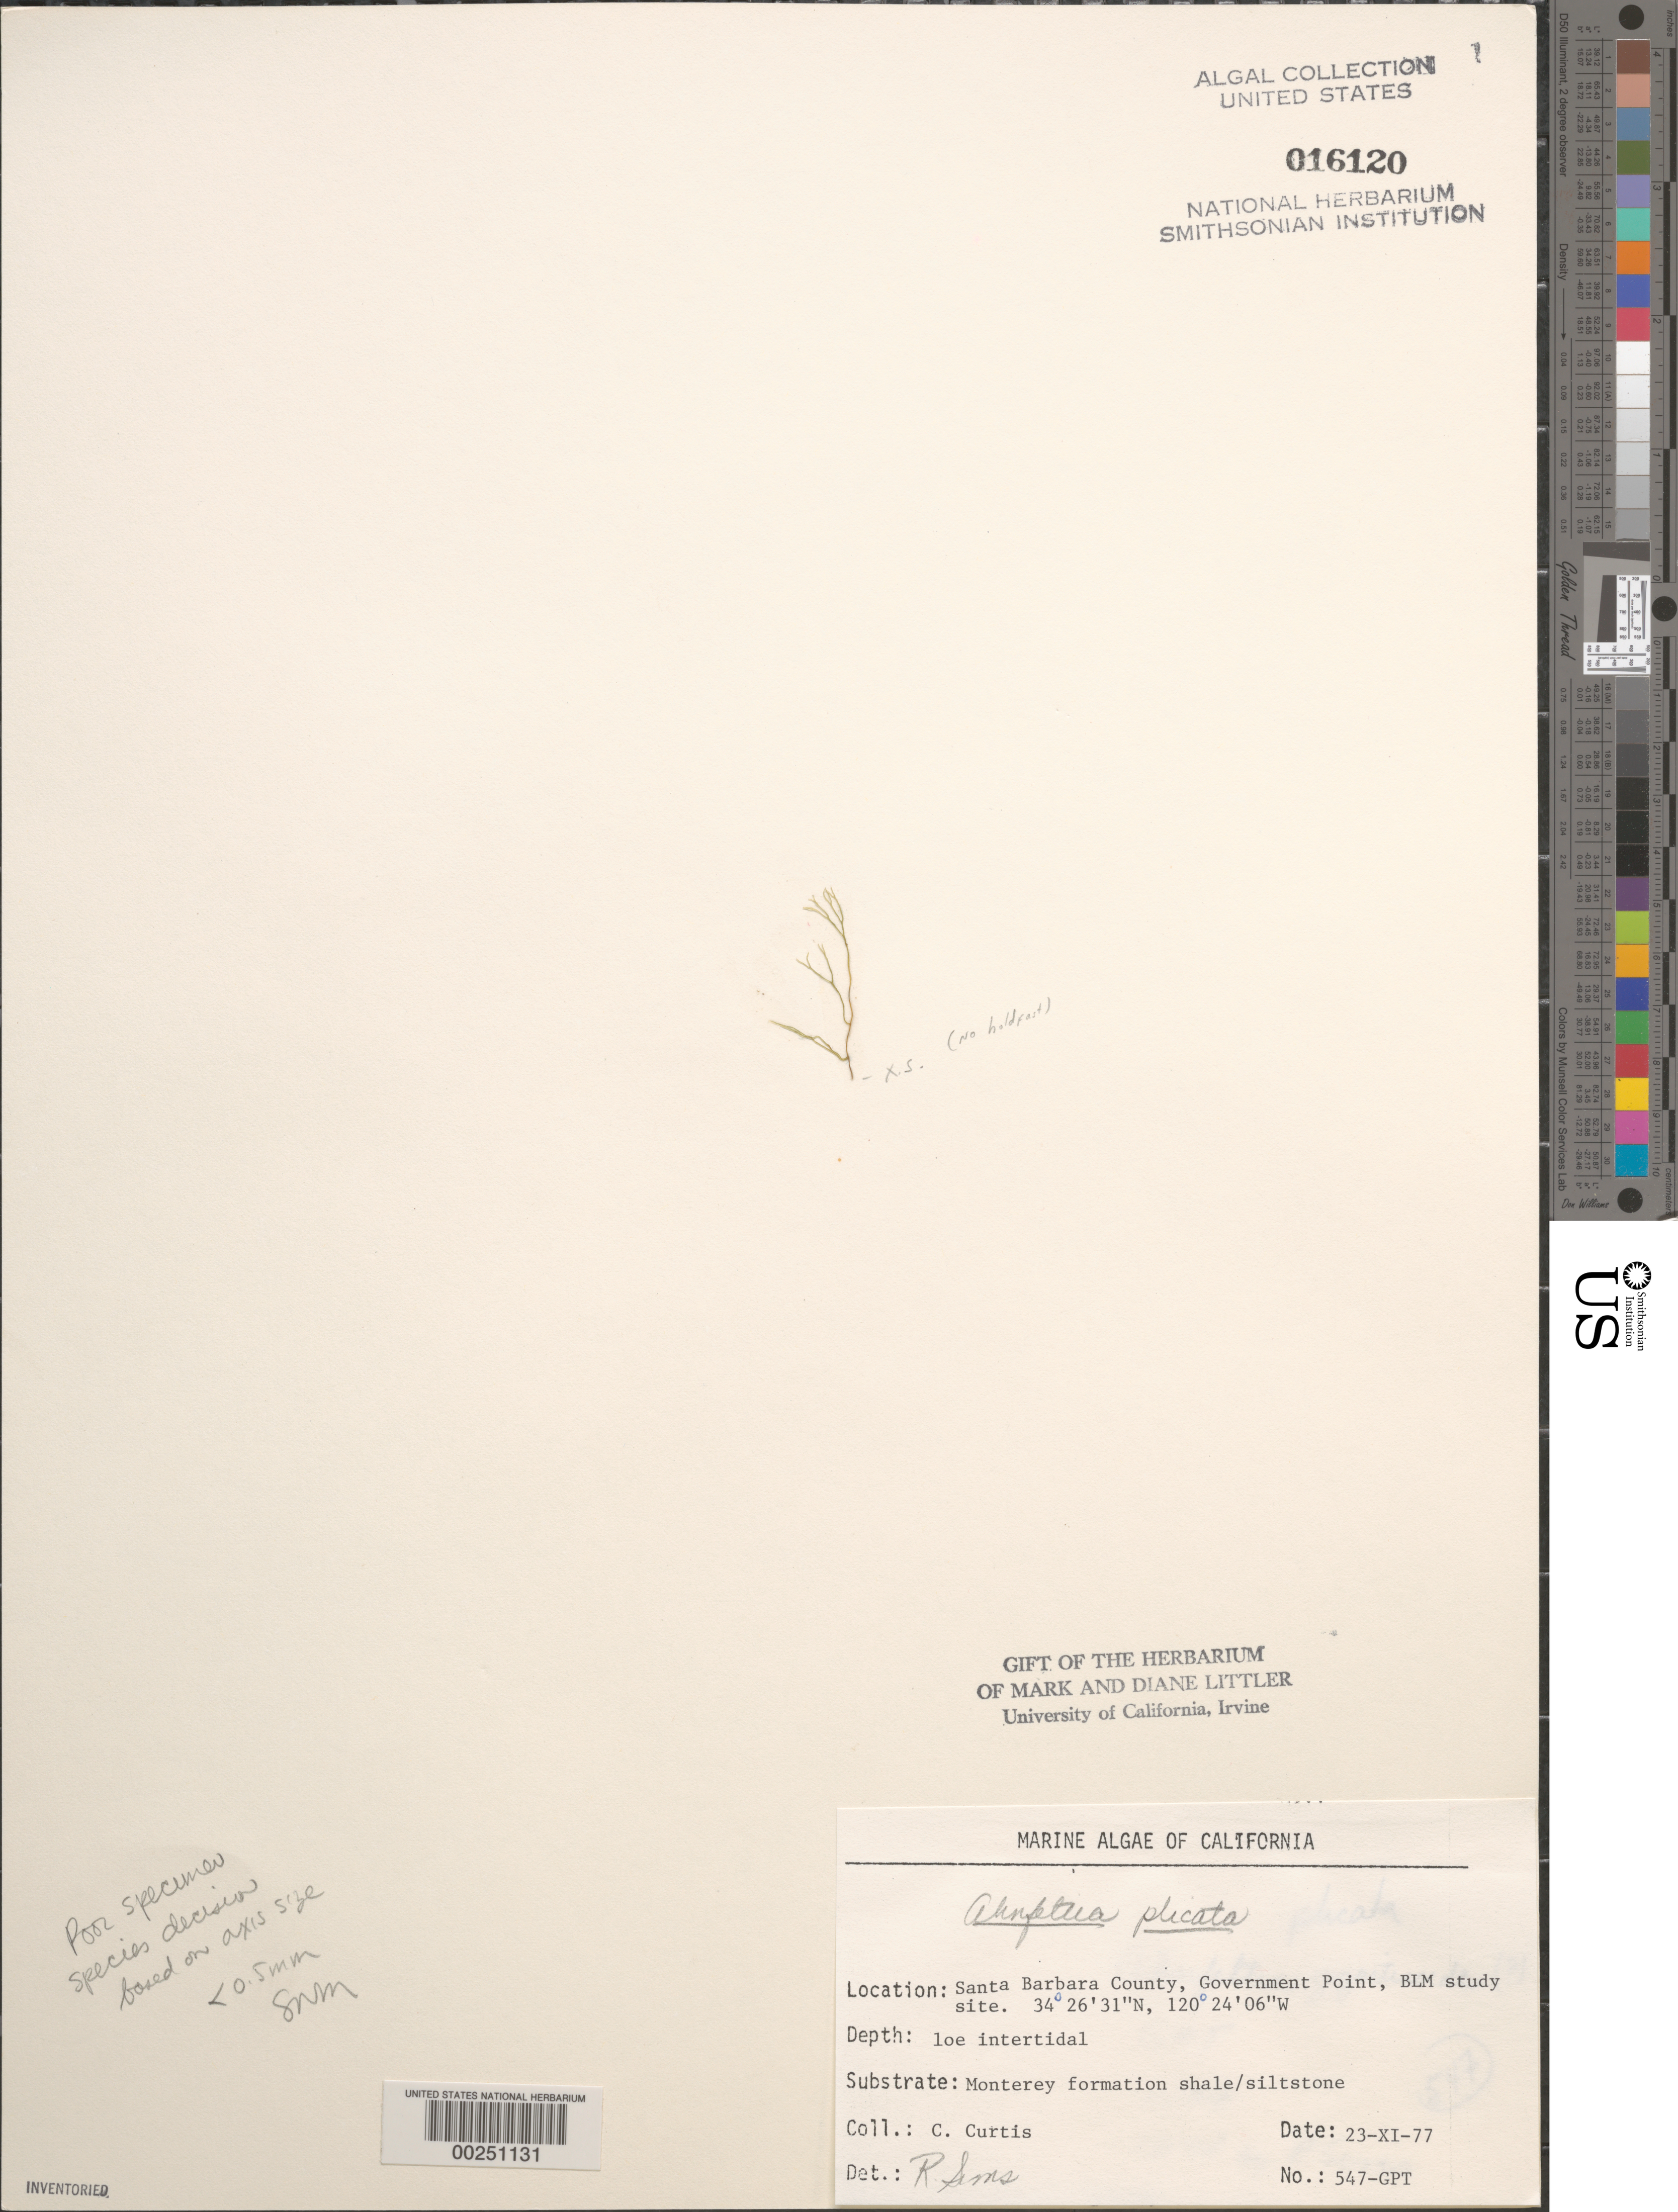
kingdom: Plantae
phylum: Rhodophyta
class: Florideophyceae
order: Ahnfeltiales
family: Ahnfeltiaceae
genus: Ahnfeltia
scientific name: Ahnfeltia plicata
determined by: Sims, Robert H.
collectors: C. Curtis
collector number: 547-gpt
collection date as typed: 23 Nov 1977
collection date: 1977-11-23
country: United States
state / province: California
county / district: Santa Barbara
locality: Government Point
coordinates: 34 26'31"N, 120 24'06"W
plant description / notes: BLM-SOCALBIGHT Rocky Intertidal Survey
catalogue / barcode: US 16120